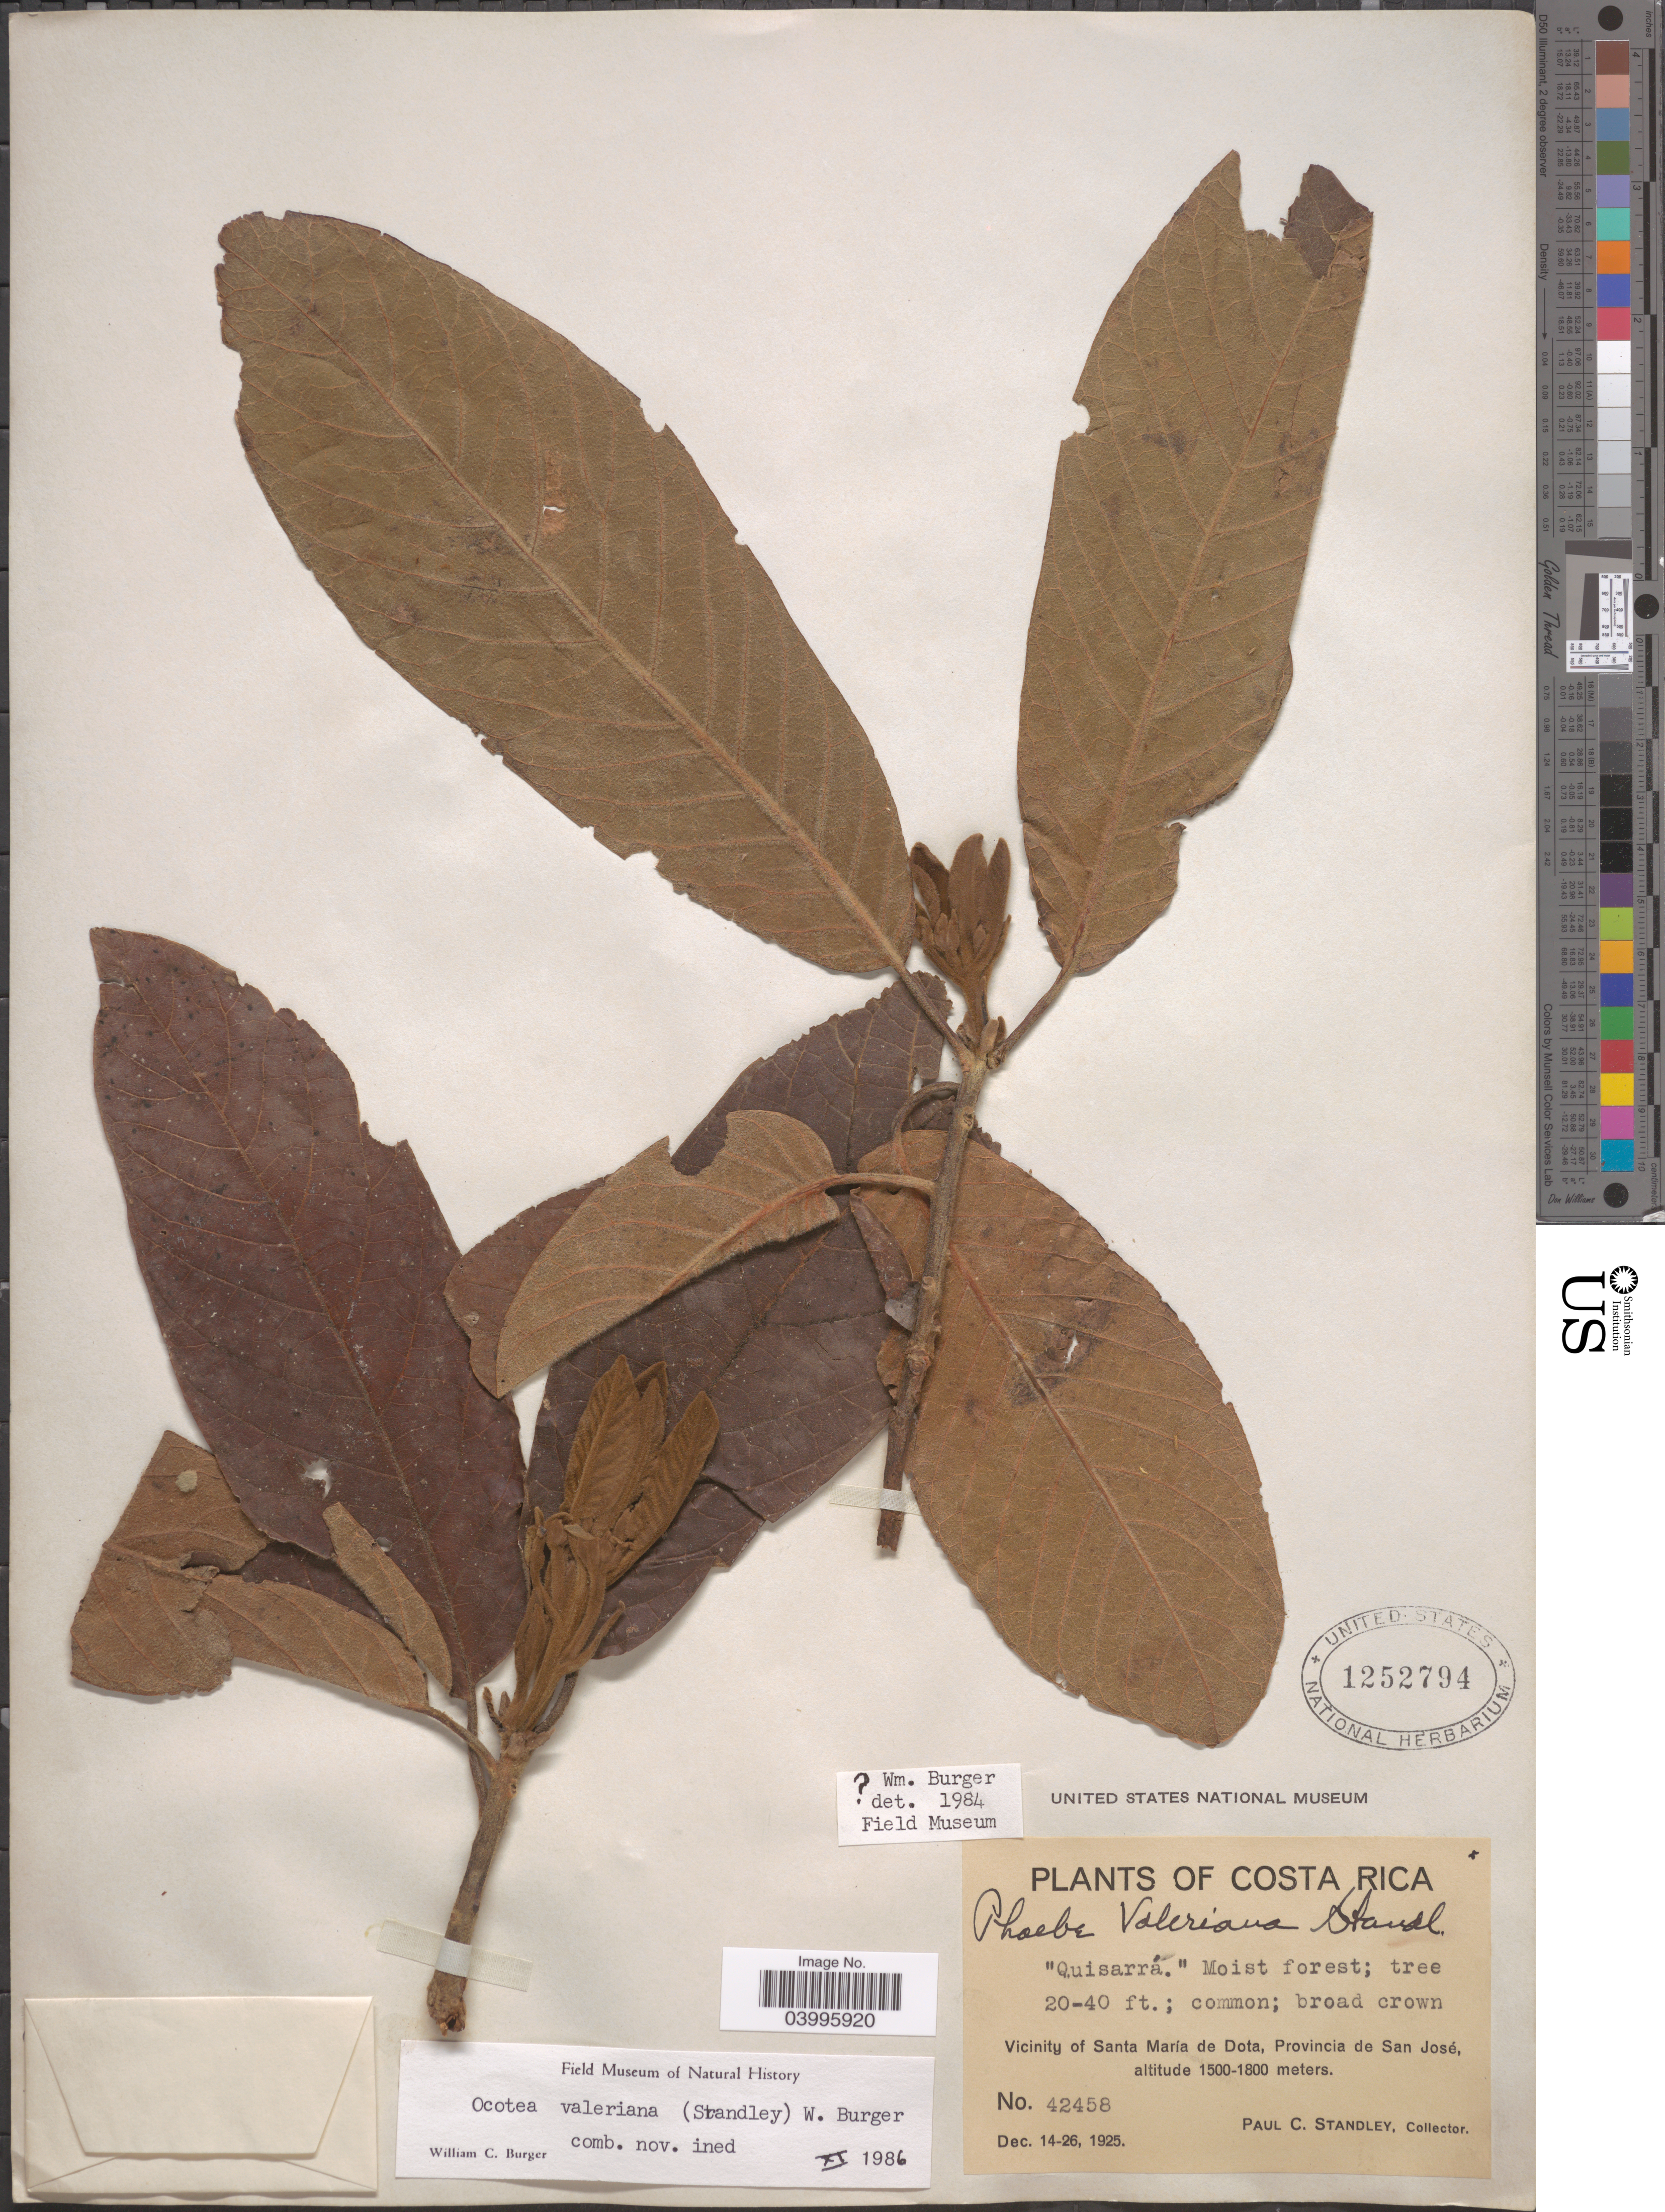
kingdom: Plantae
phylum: Tracheophyta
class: Magnoliopsida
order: Laurales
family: Lauraceae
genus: Ocotea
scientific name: Ocotea valeriana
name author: (Standl.) W.C. Burger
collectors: P. C. Standley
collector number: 42458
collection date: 1925-12-14/1925-12-26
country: Costa Rica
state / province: San José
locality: Vicinity of Santa María de Dota.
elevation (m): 1500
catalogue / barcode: US 1252794